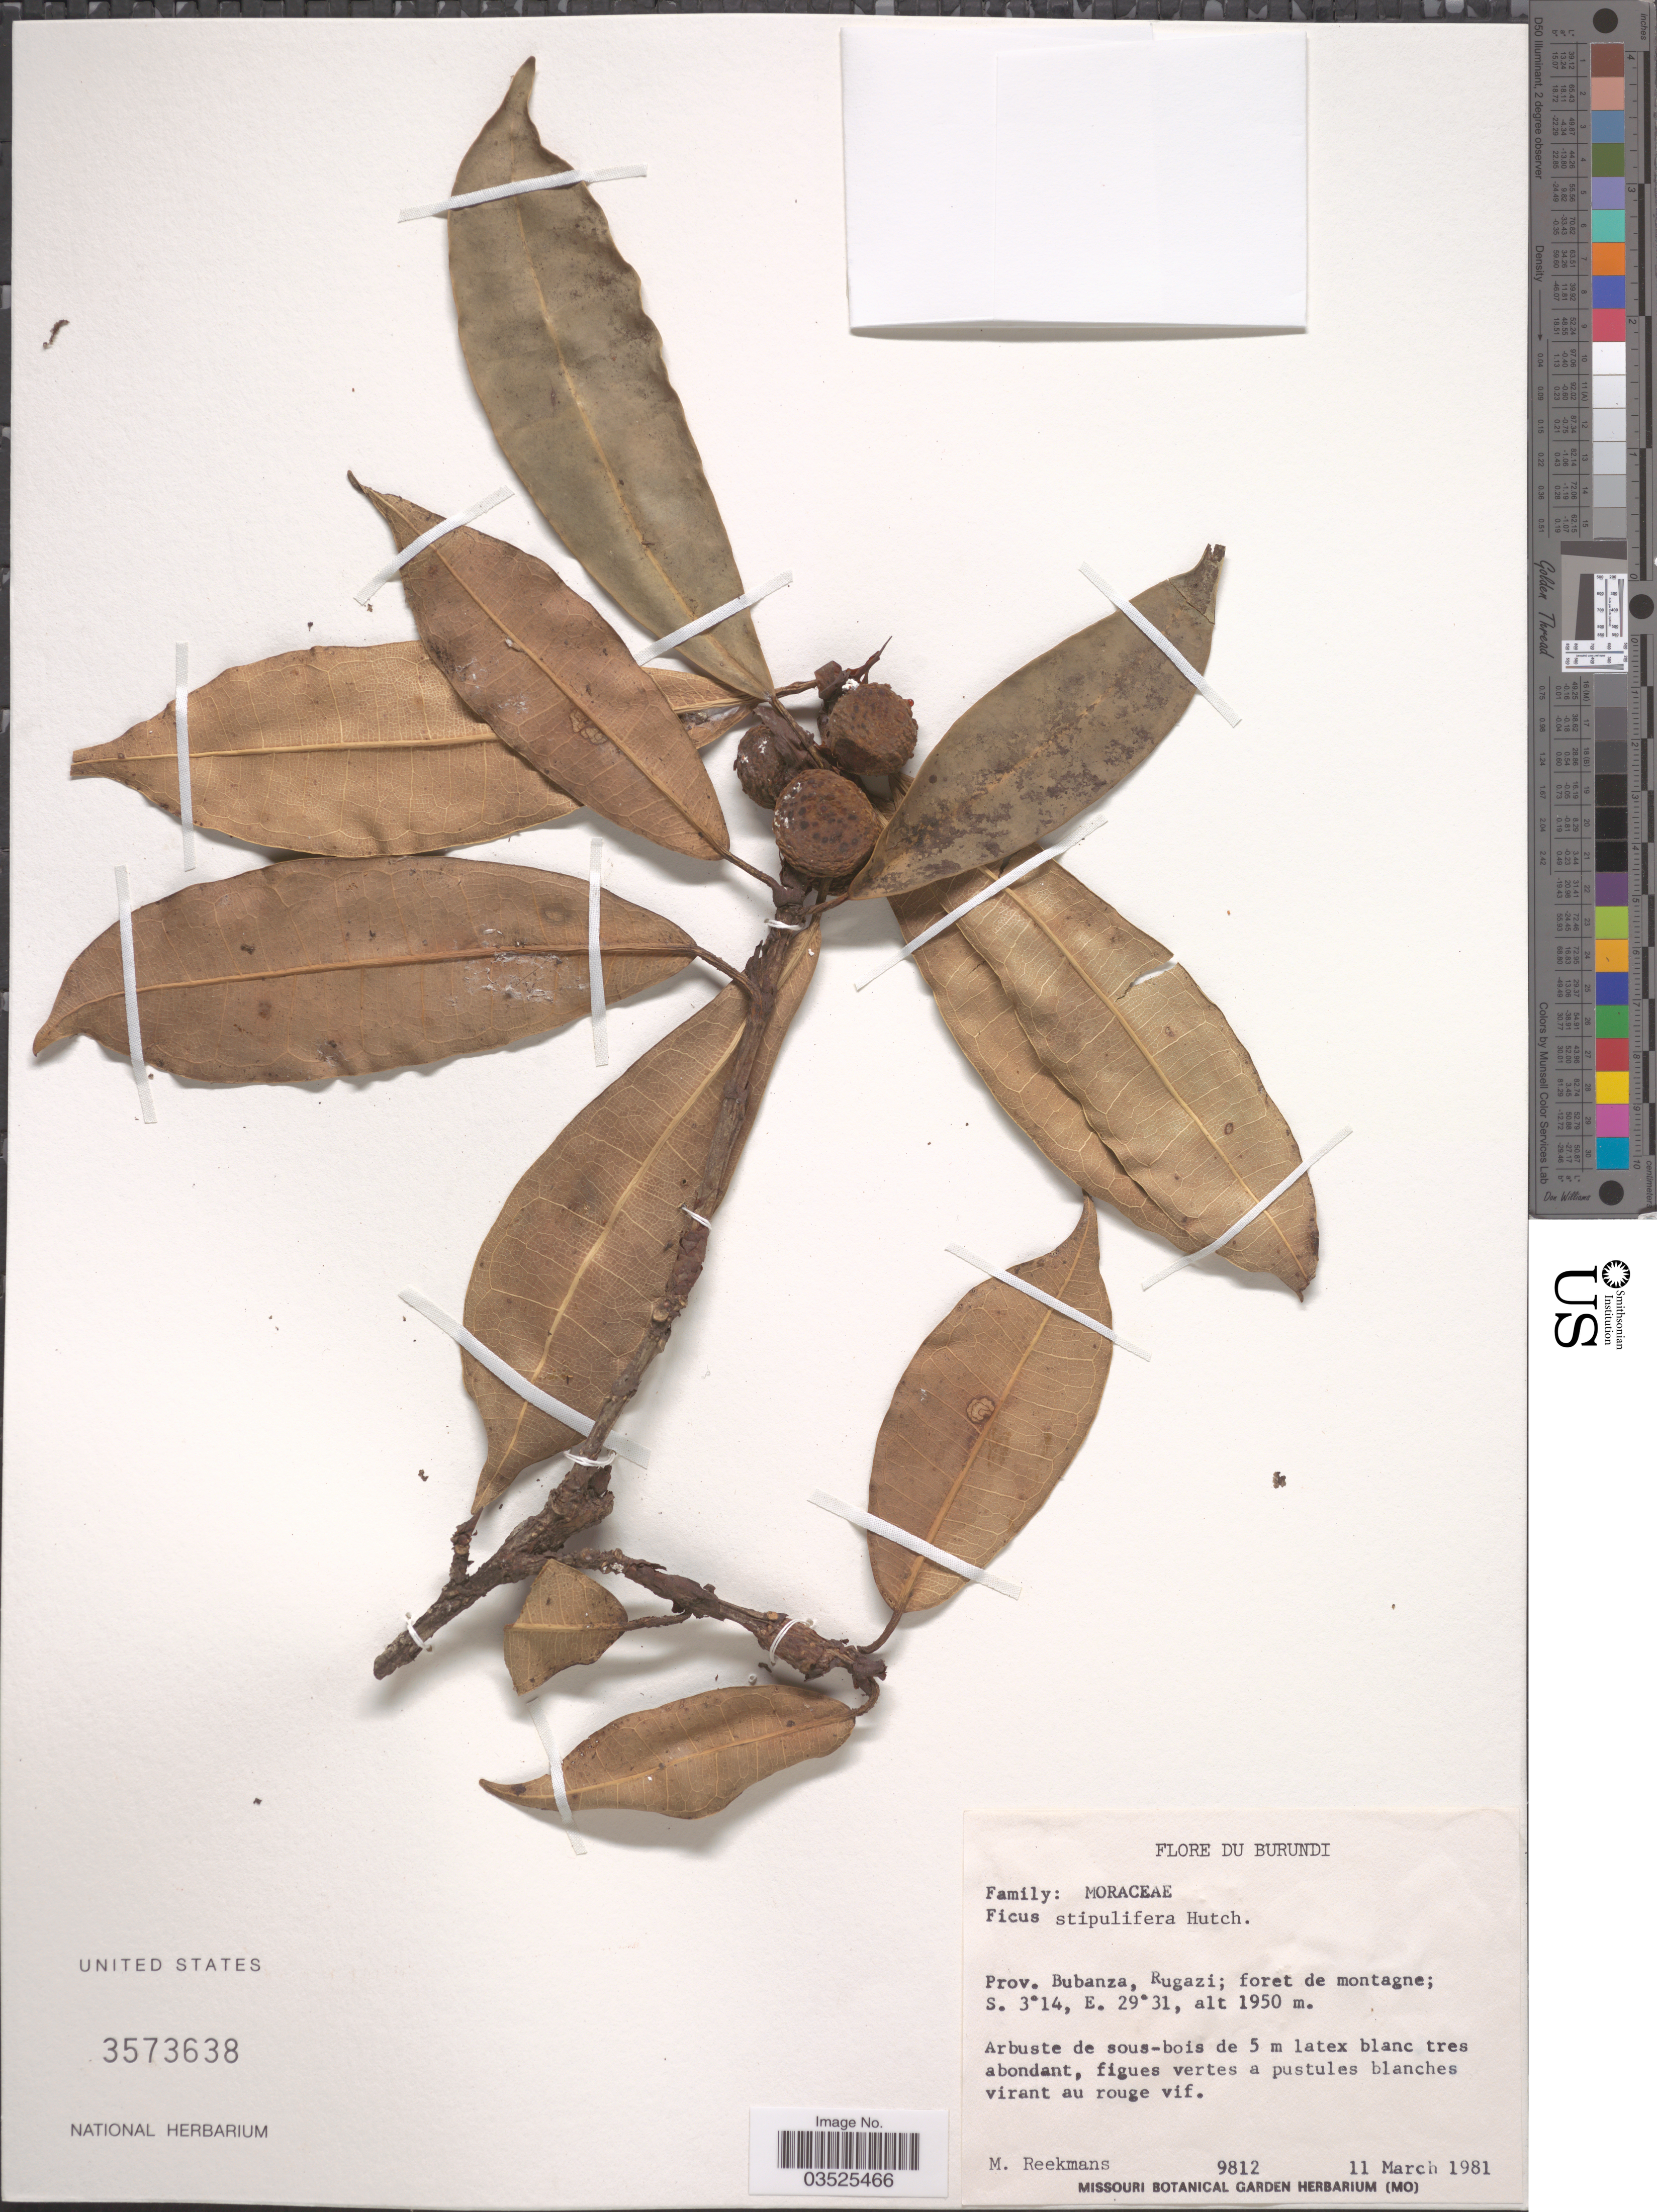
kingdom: Plantae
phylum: Tracheophyta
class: Magnoliopsida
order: Rosales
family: Moraceae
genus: Ficus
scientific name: Ficus stipulifera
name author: Hutch.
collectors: M. Reekmans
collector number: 9812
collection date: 1981-03-11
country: Burundi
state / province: Bubanza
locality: Rugazi; foret de montagne.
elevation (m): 1950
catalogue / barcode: US 3573638